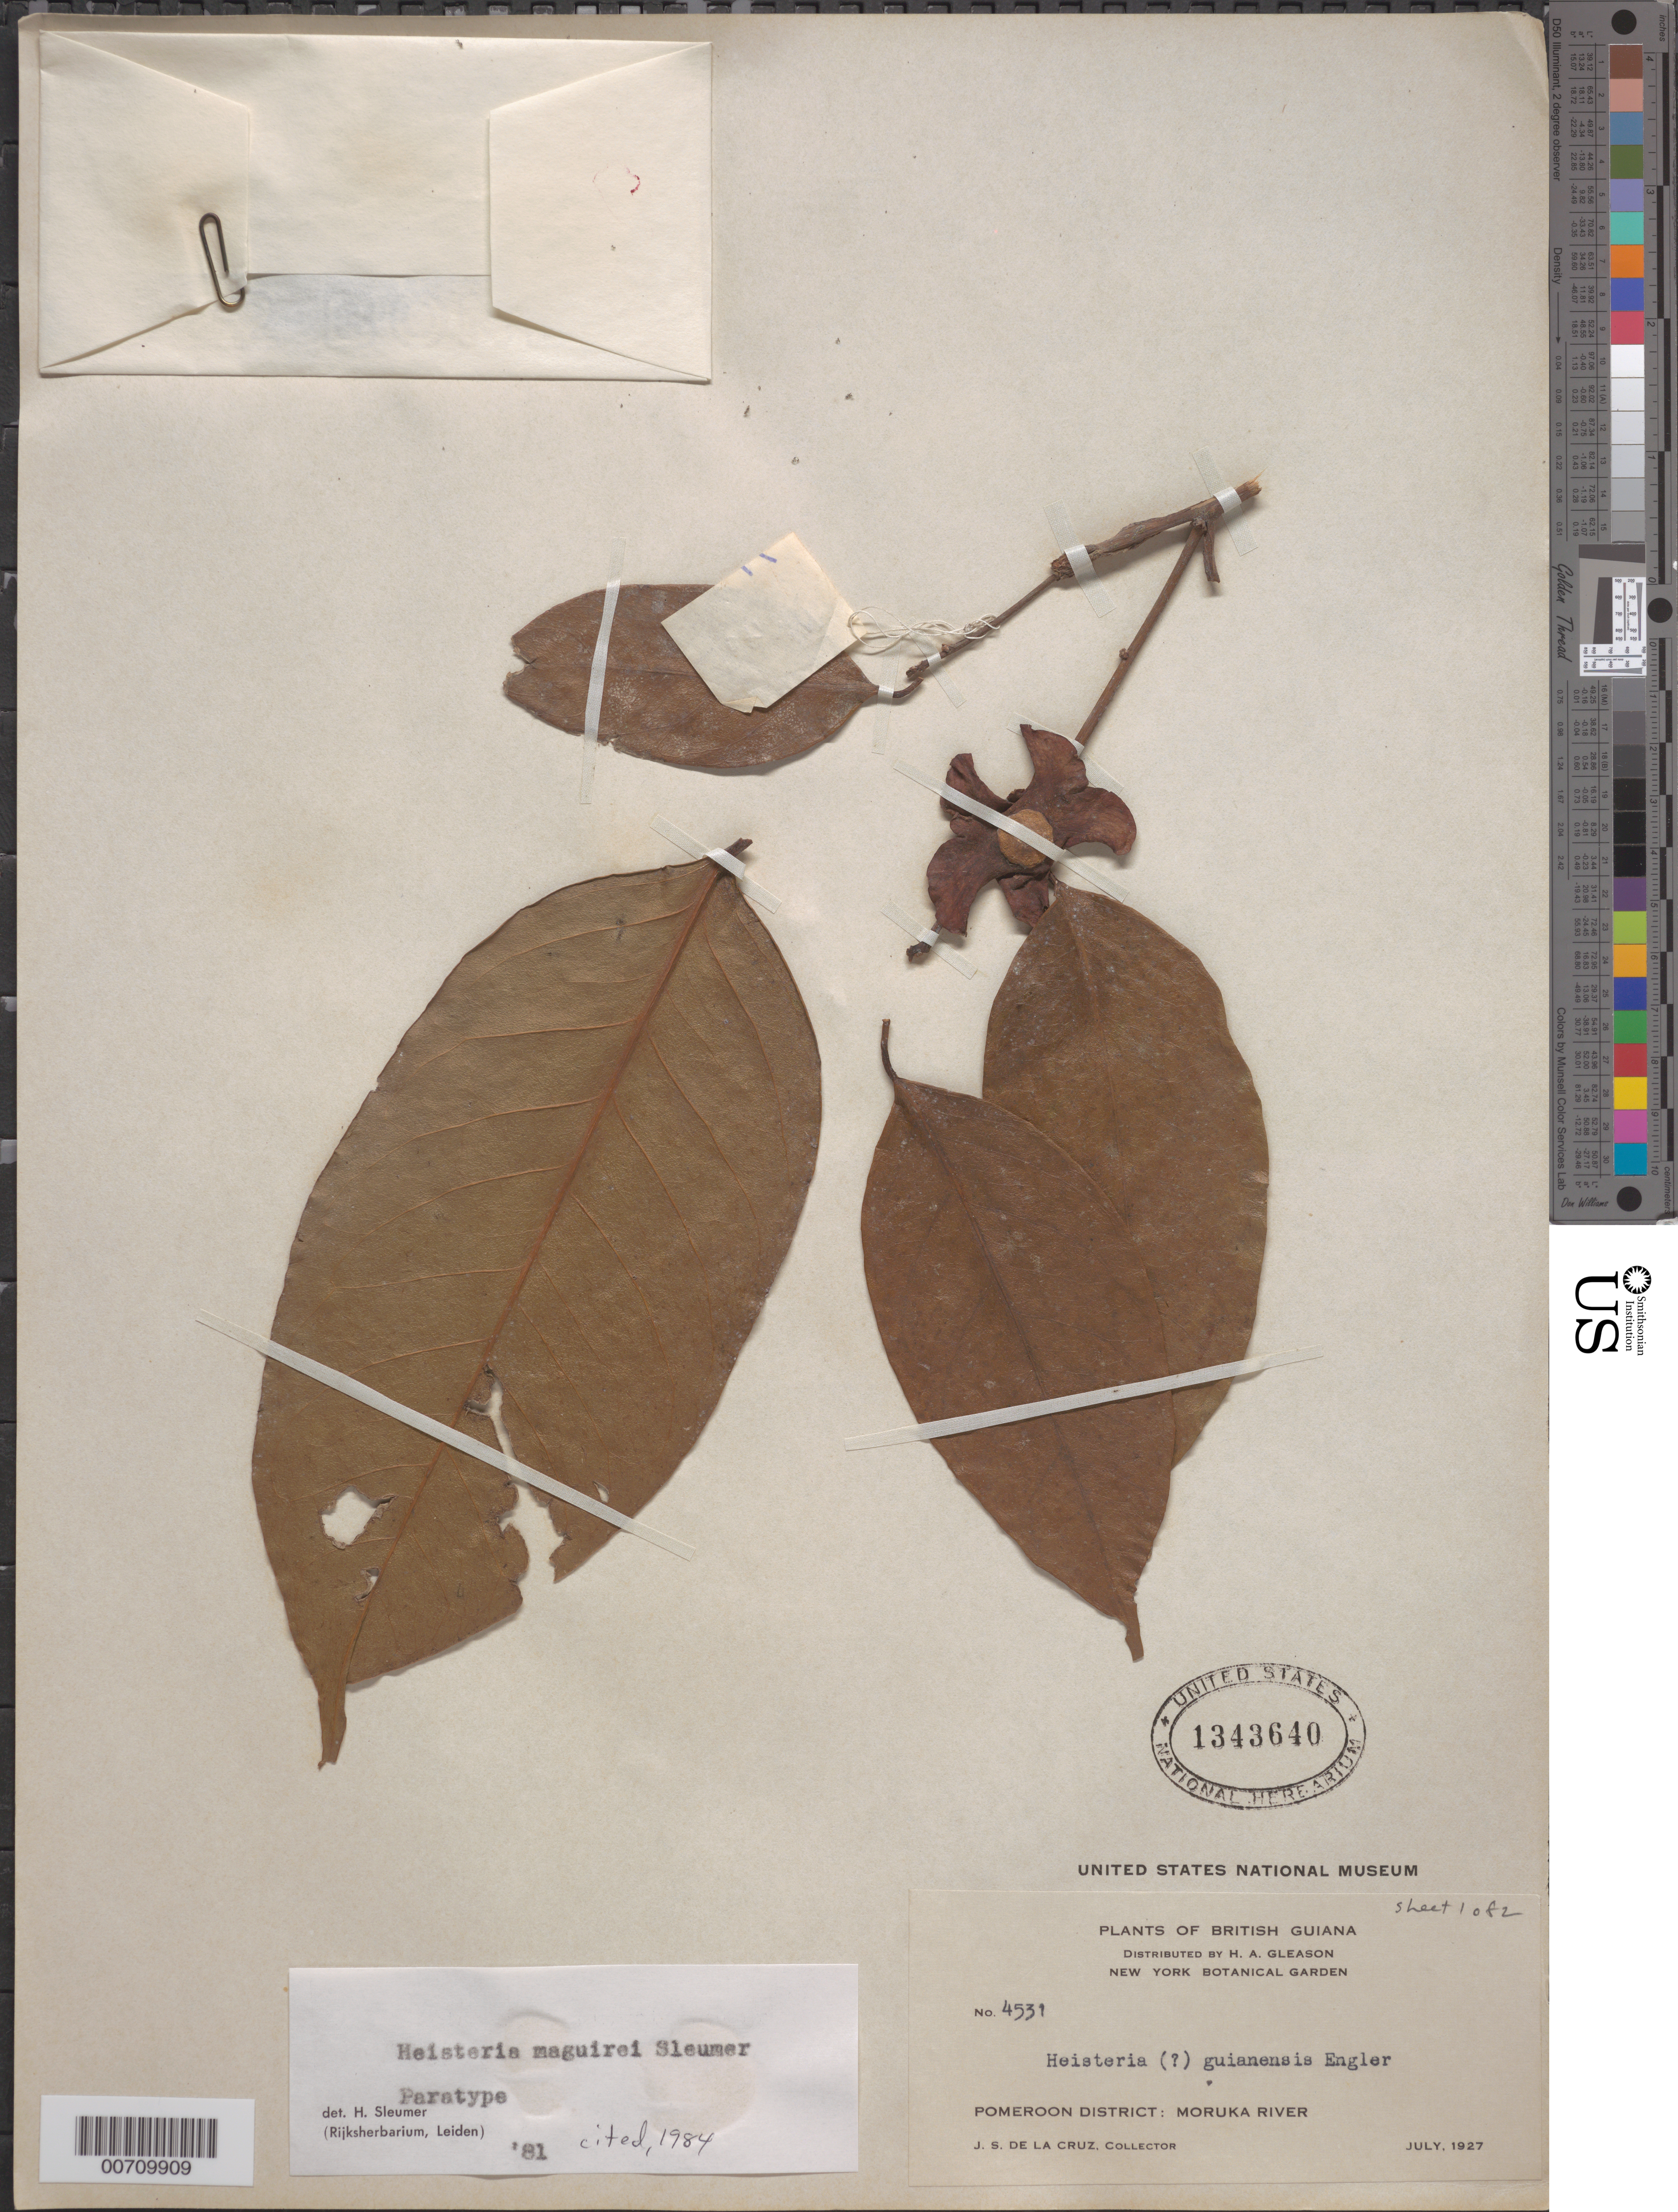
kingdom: Plantae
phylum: Tracheophyta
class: Magnoliopsida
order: Santalales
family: Erythropalaceae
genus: Heisteria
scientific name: Heisteria maguirei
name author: Sleumer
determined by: Sleumer, H. O.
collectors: J. S. de la Cruz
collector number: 4531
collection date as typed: Jul-27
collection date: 1927-07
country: Guyana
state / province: Barima-Waini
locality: Moruka R., Pomeroon Dist.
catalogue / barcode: US 1343640